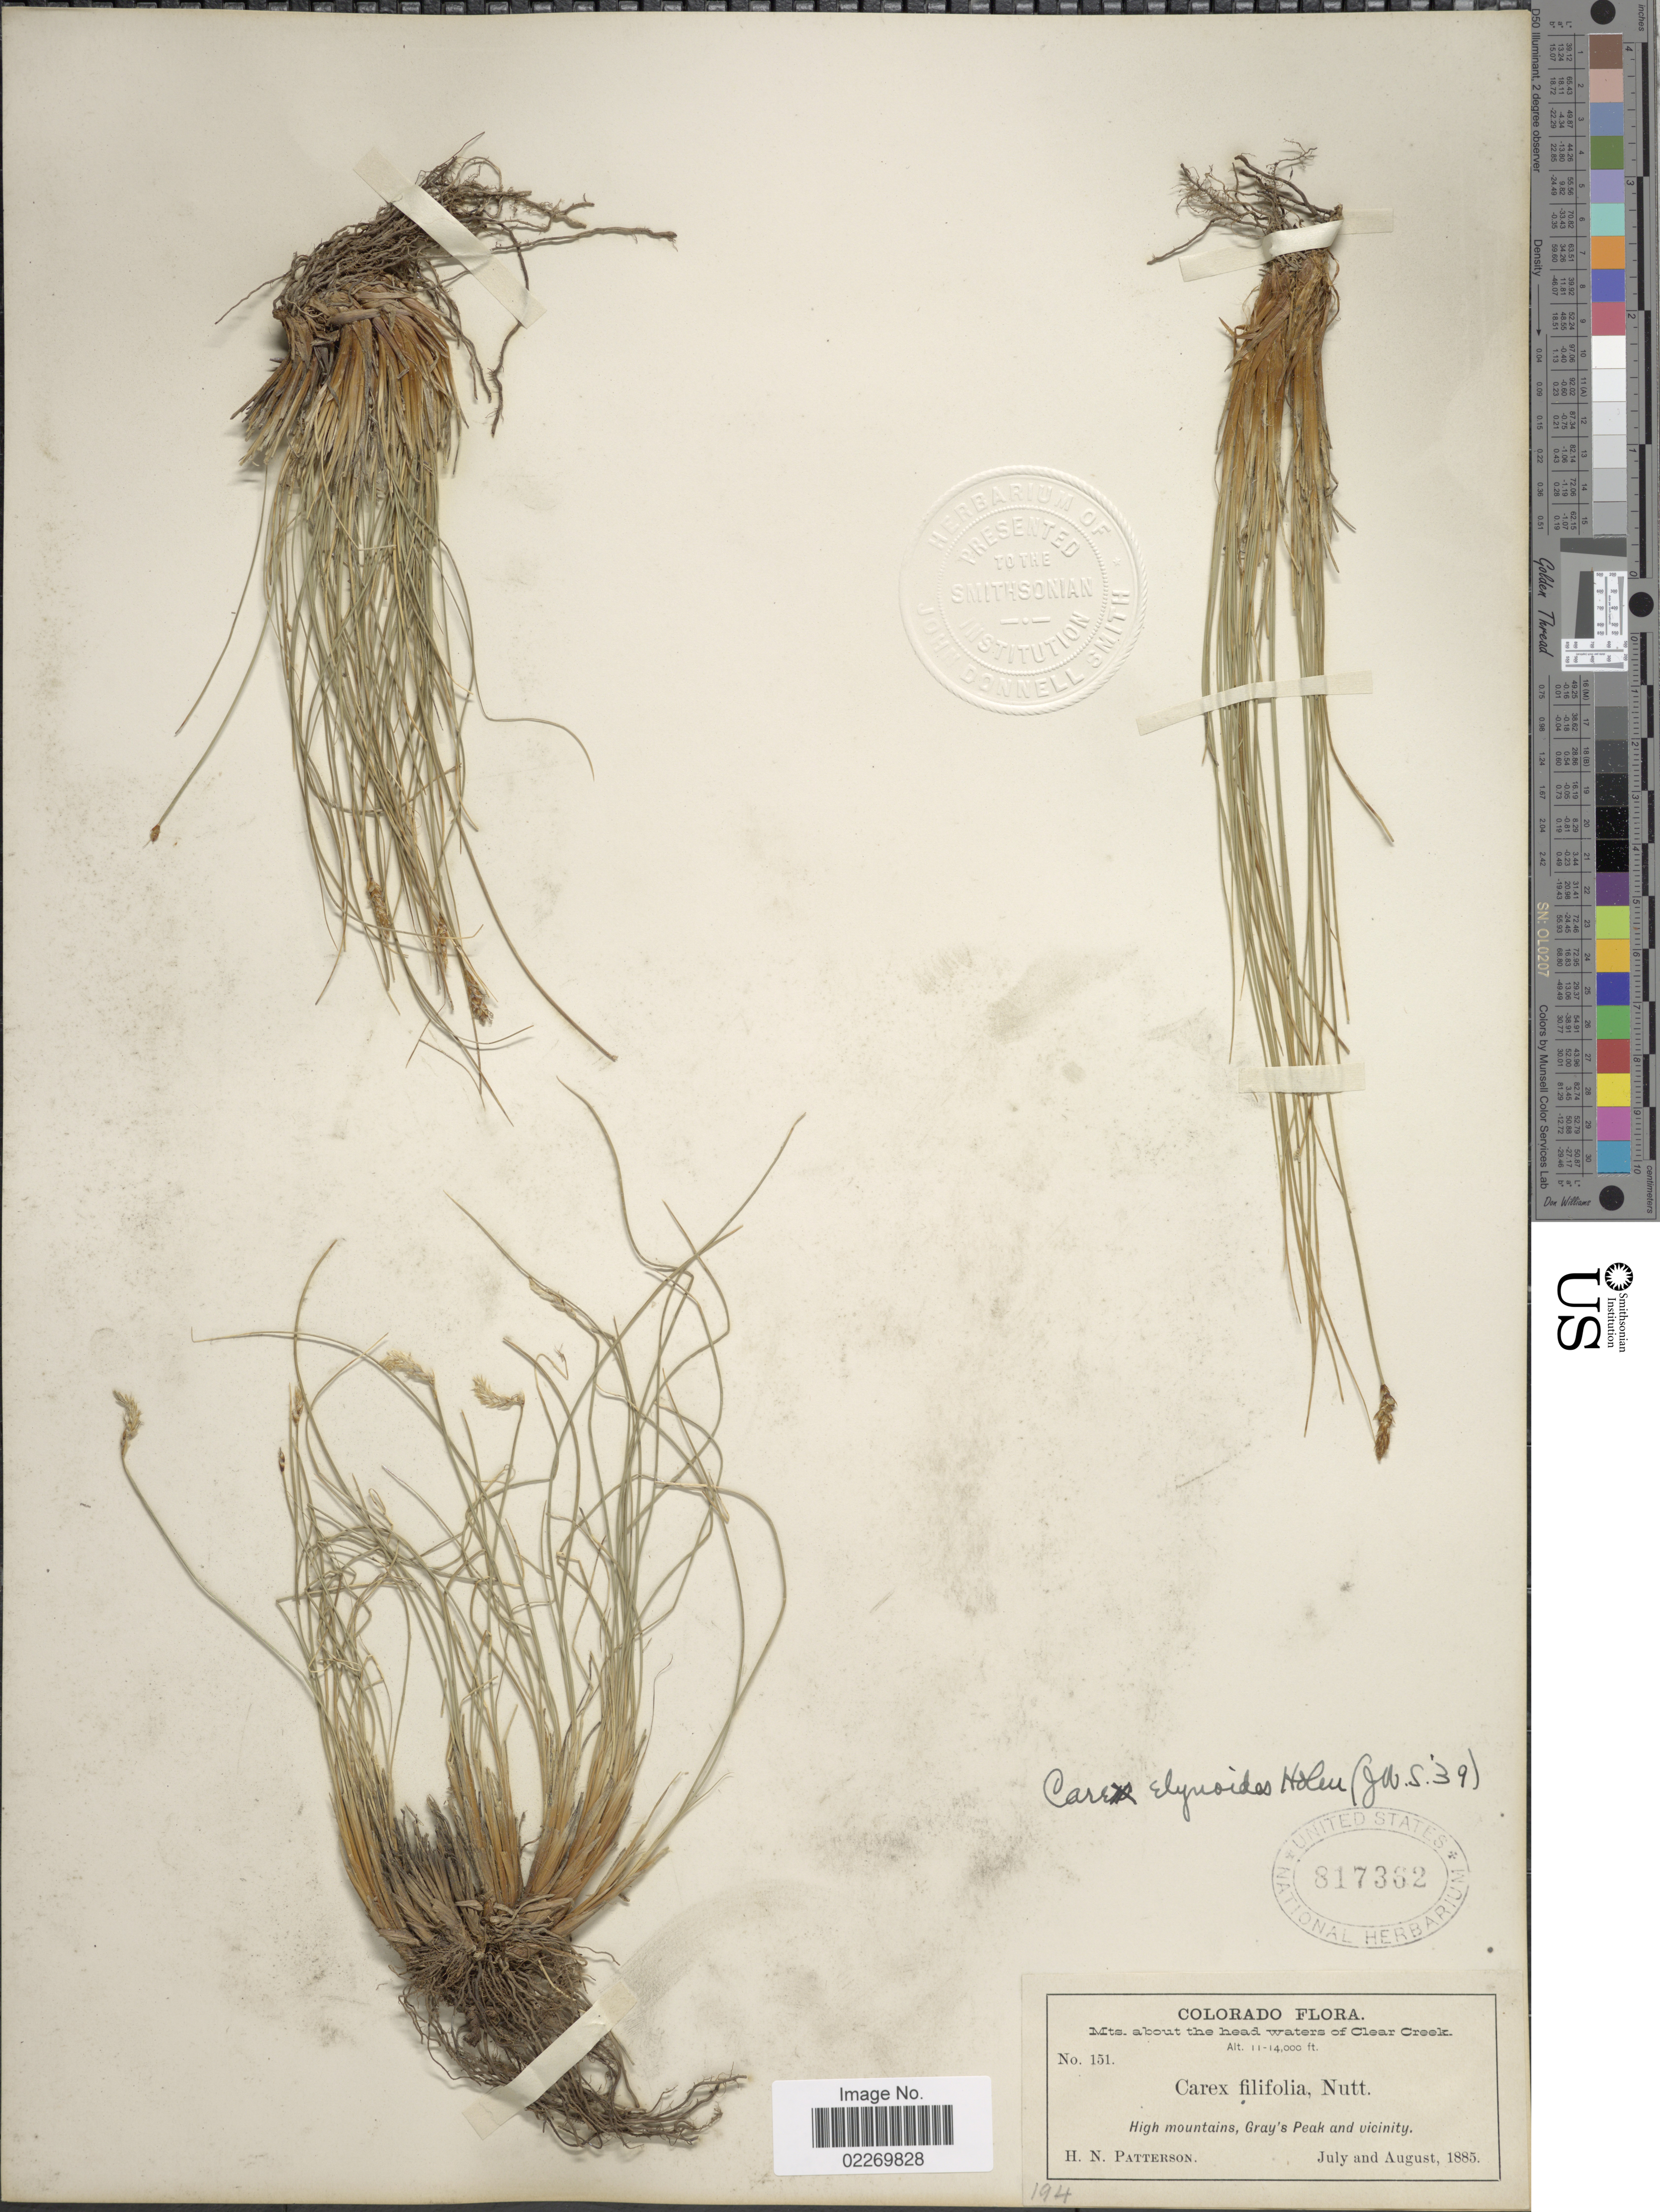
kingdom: Plantae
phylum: Tracheophyta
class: Liliopsida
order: Poales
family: Cyperaceae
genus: Carex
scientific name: Carex elynoides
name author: Holm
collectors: H. N. Patterson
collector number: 151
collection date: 1885-07/1885-08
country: United States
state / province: Colorado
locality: Mts. about the head waters of Clear Creek. High mountains, Gray's Peak and vicinity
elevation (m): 3353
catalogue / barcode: US 817362